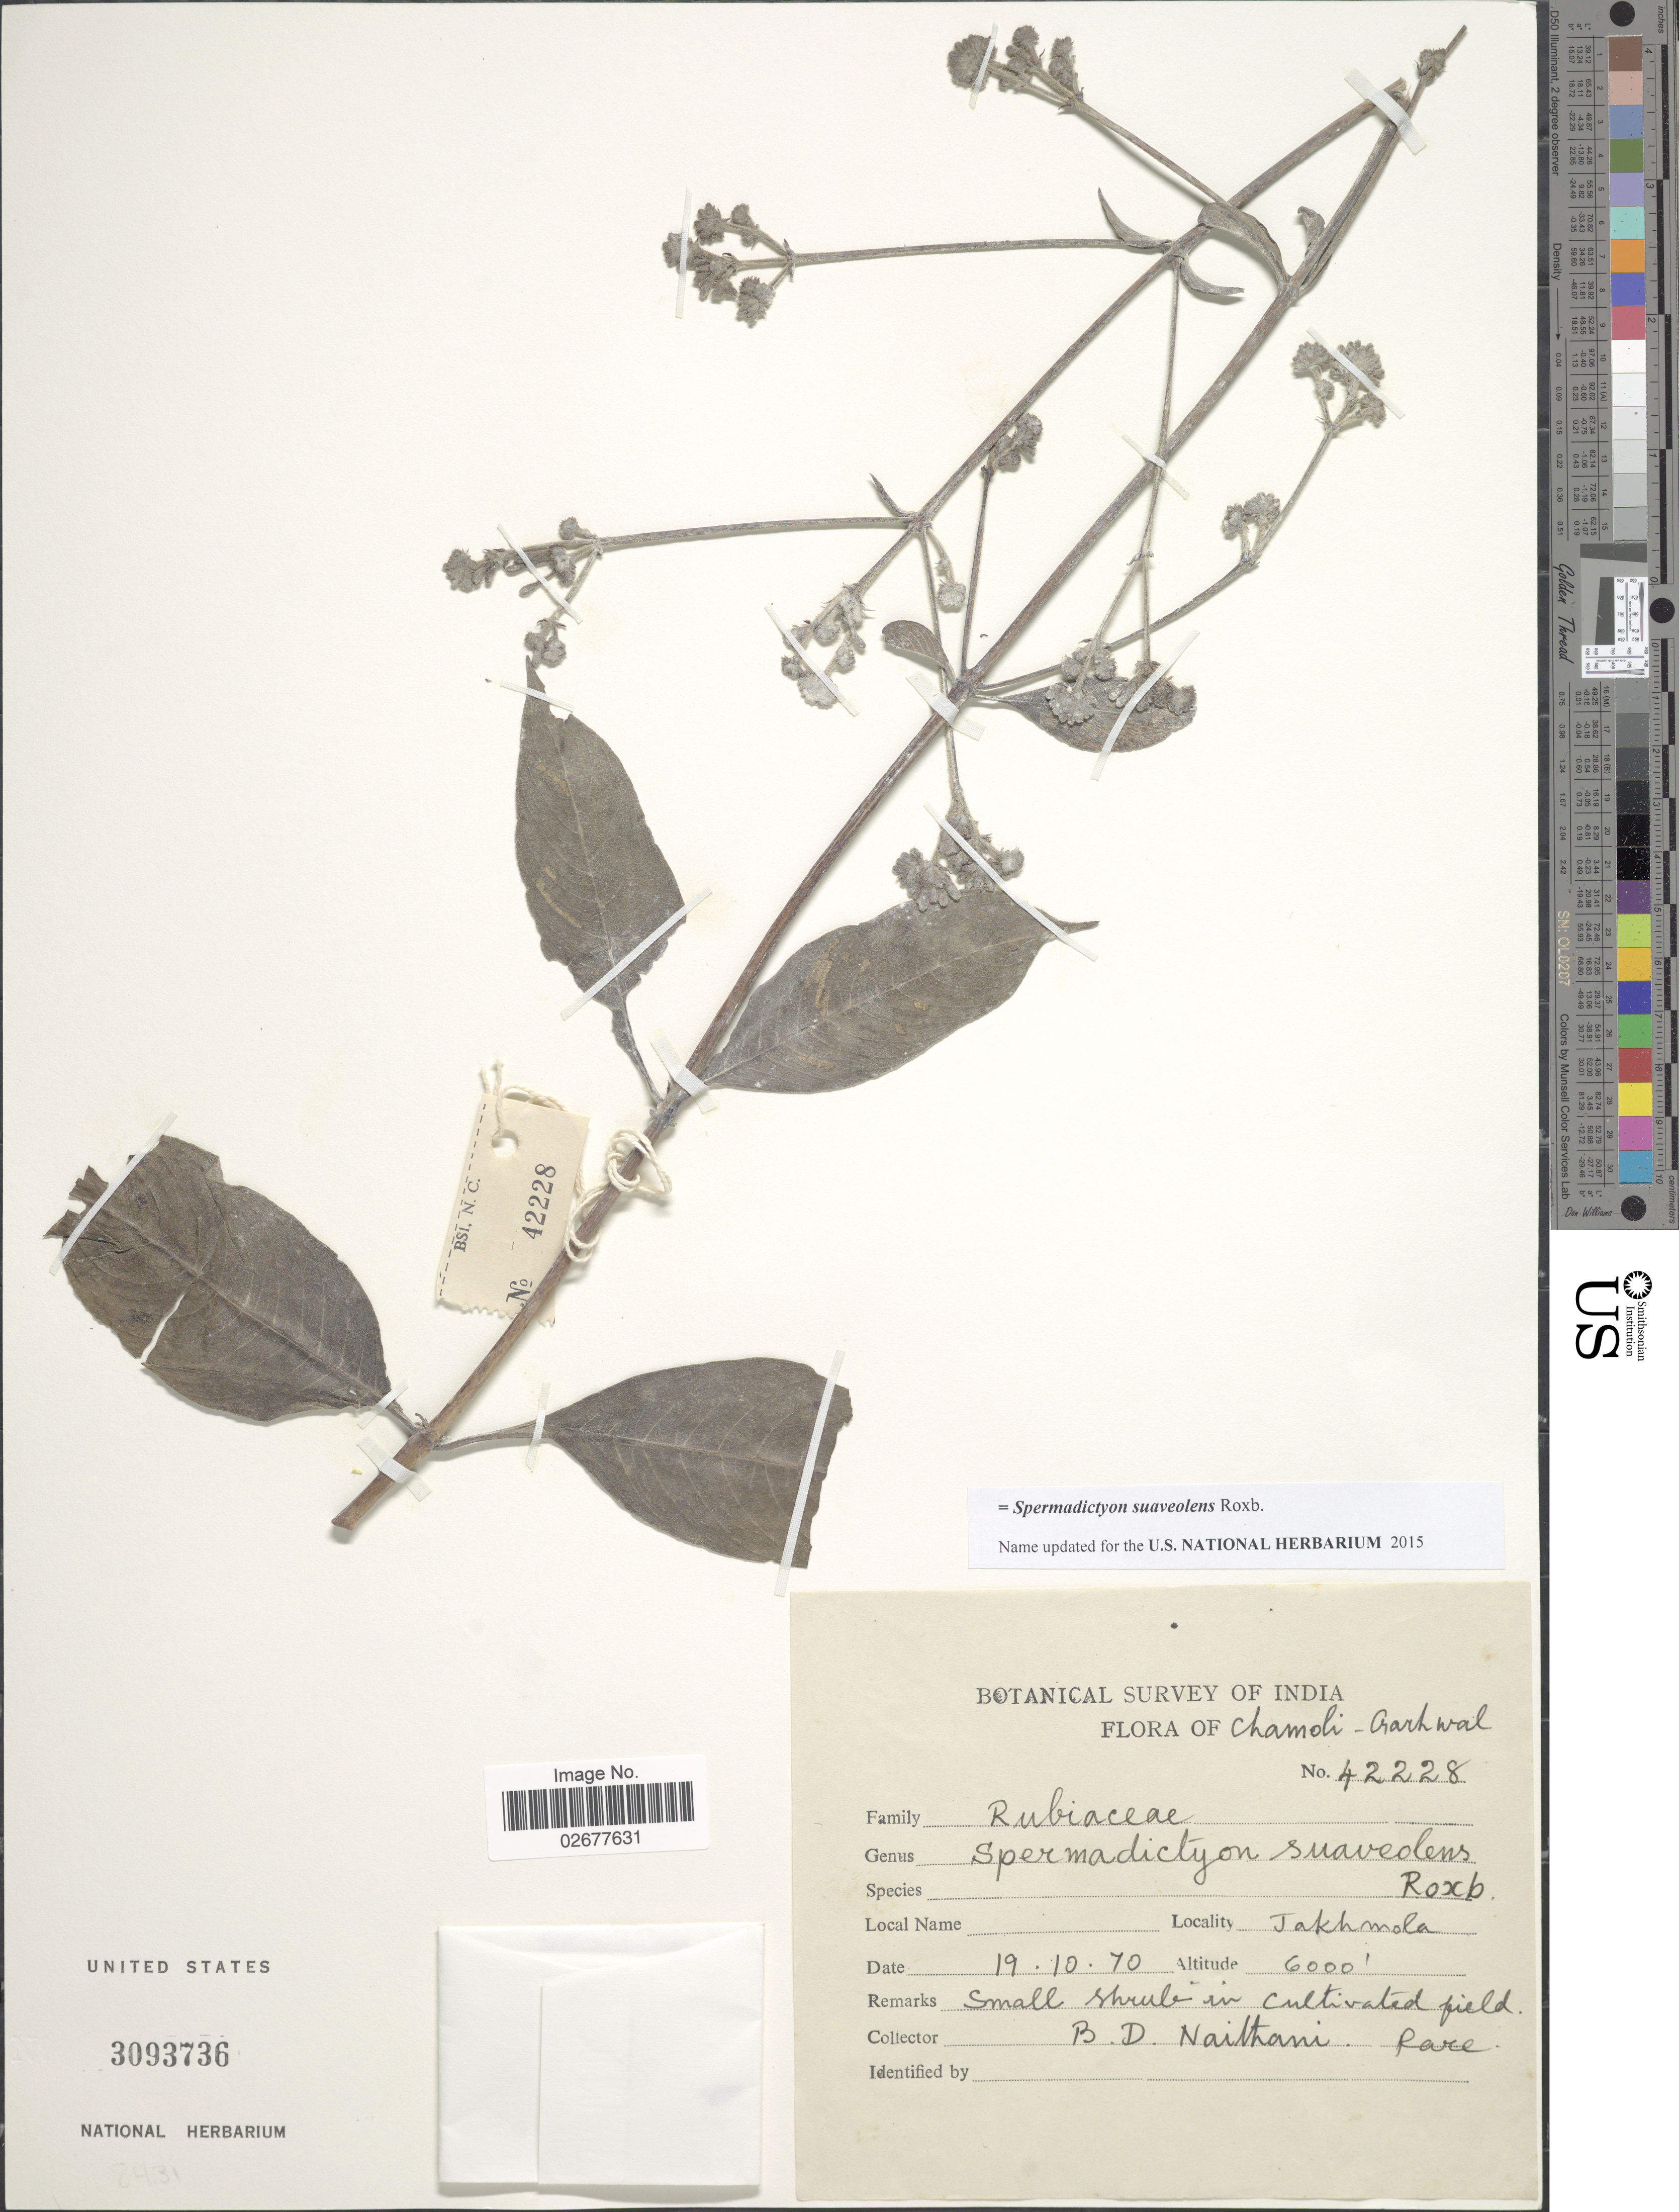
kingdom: Plantae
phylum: Tracheophyta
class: Magnoliopsida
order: Gentianales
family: Rubiaceae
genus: Spermadictyon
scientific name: Spermadictyon suaveolens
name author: Roxb.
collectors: B. Naithani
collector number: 42228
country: India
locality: Chamoli-Garhwal. Jakmola.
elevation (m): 1829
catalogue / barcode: US 3093736